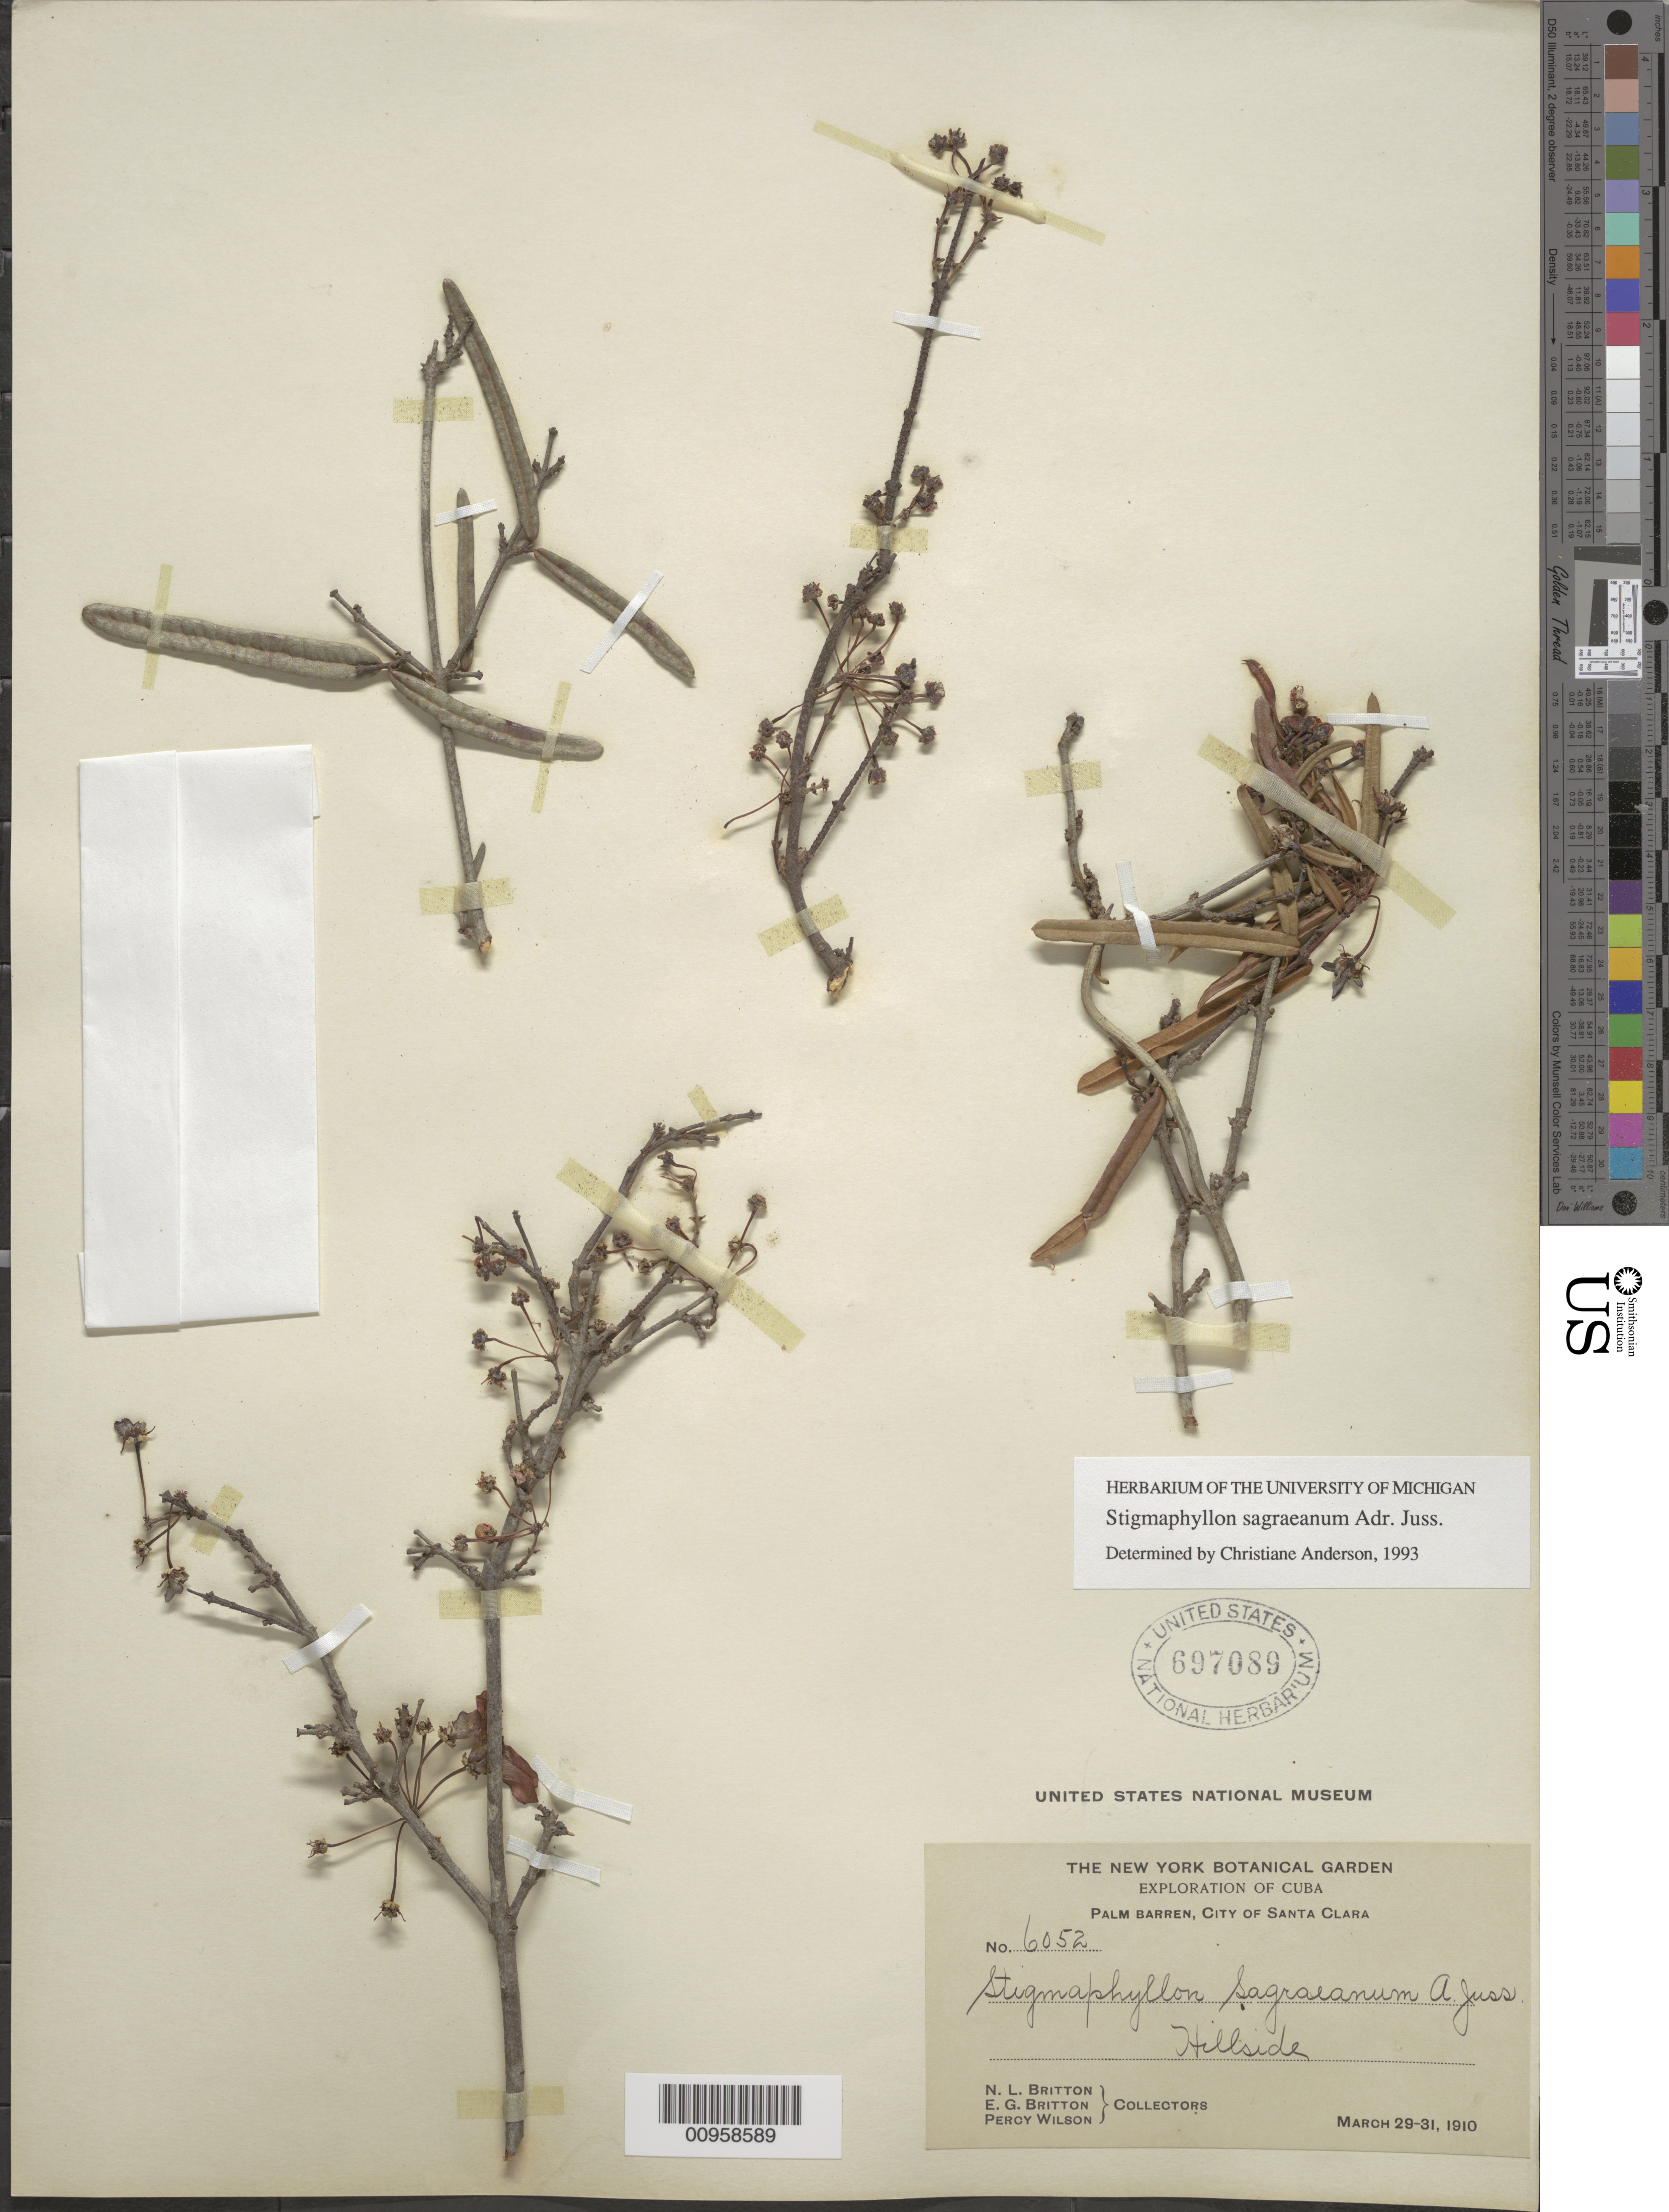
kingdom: Plantae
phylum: Tracheophyta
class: Magnoliopsida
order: Malpighiales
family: Malpighiaceae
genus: Stigmaphyllon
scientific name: Stigmaphyllon sagraeanum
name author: Juss.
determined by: Anderson, C.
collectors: N. Britton, E. G. Britton & P. Wilson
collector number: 6052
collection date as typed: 29 Mar 1910 to 31 Mar 1910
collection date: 1910-03-29/1910-03-31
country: Cuba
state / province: Las Villas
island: Cuba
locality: City of Santa Clara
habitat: Hillside in palm barren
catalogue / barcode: US 697089